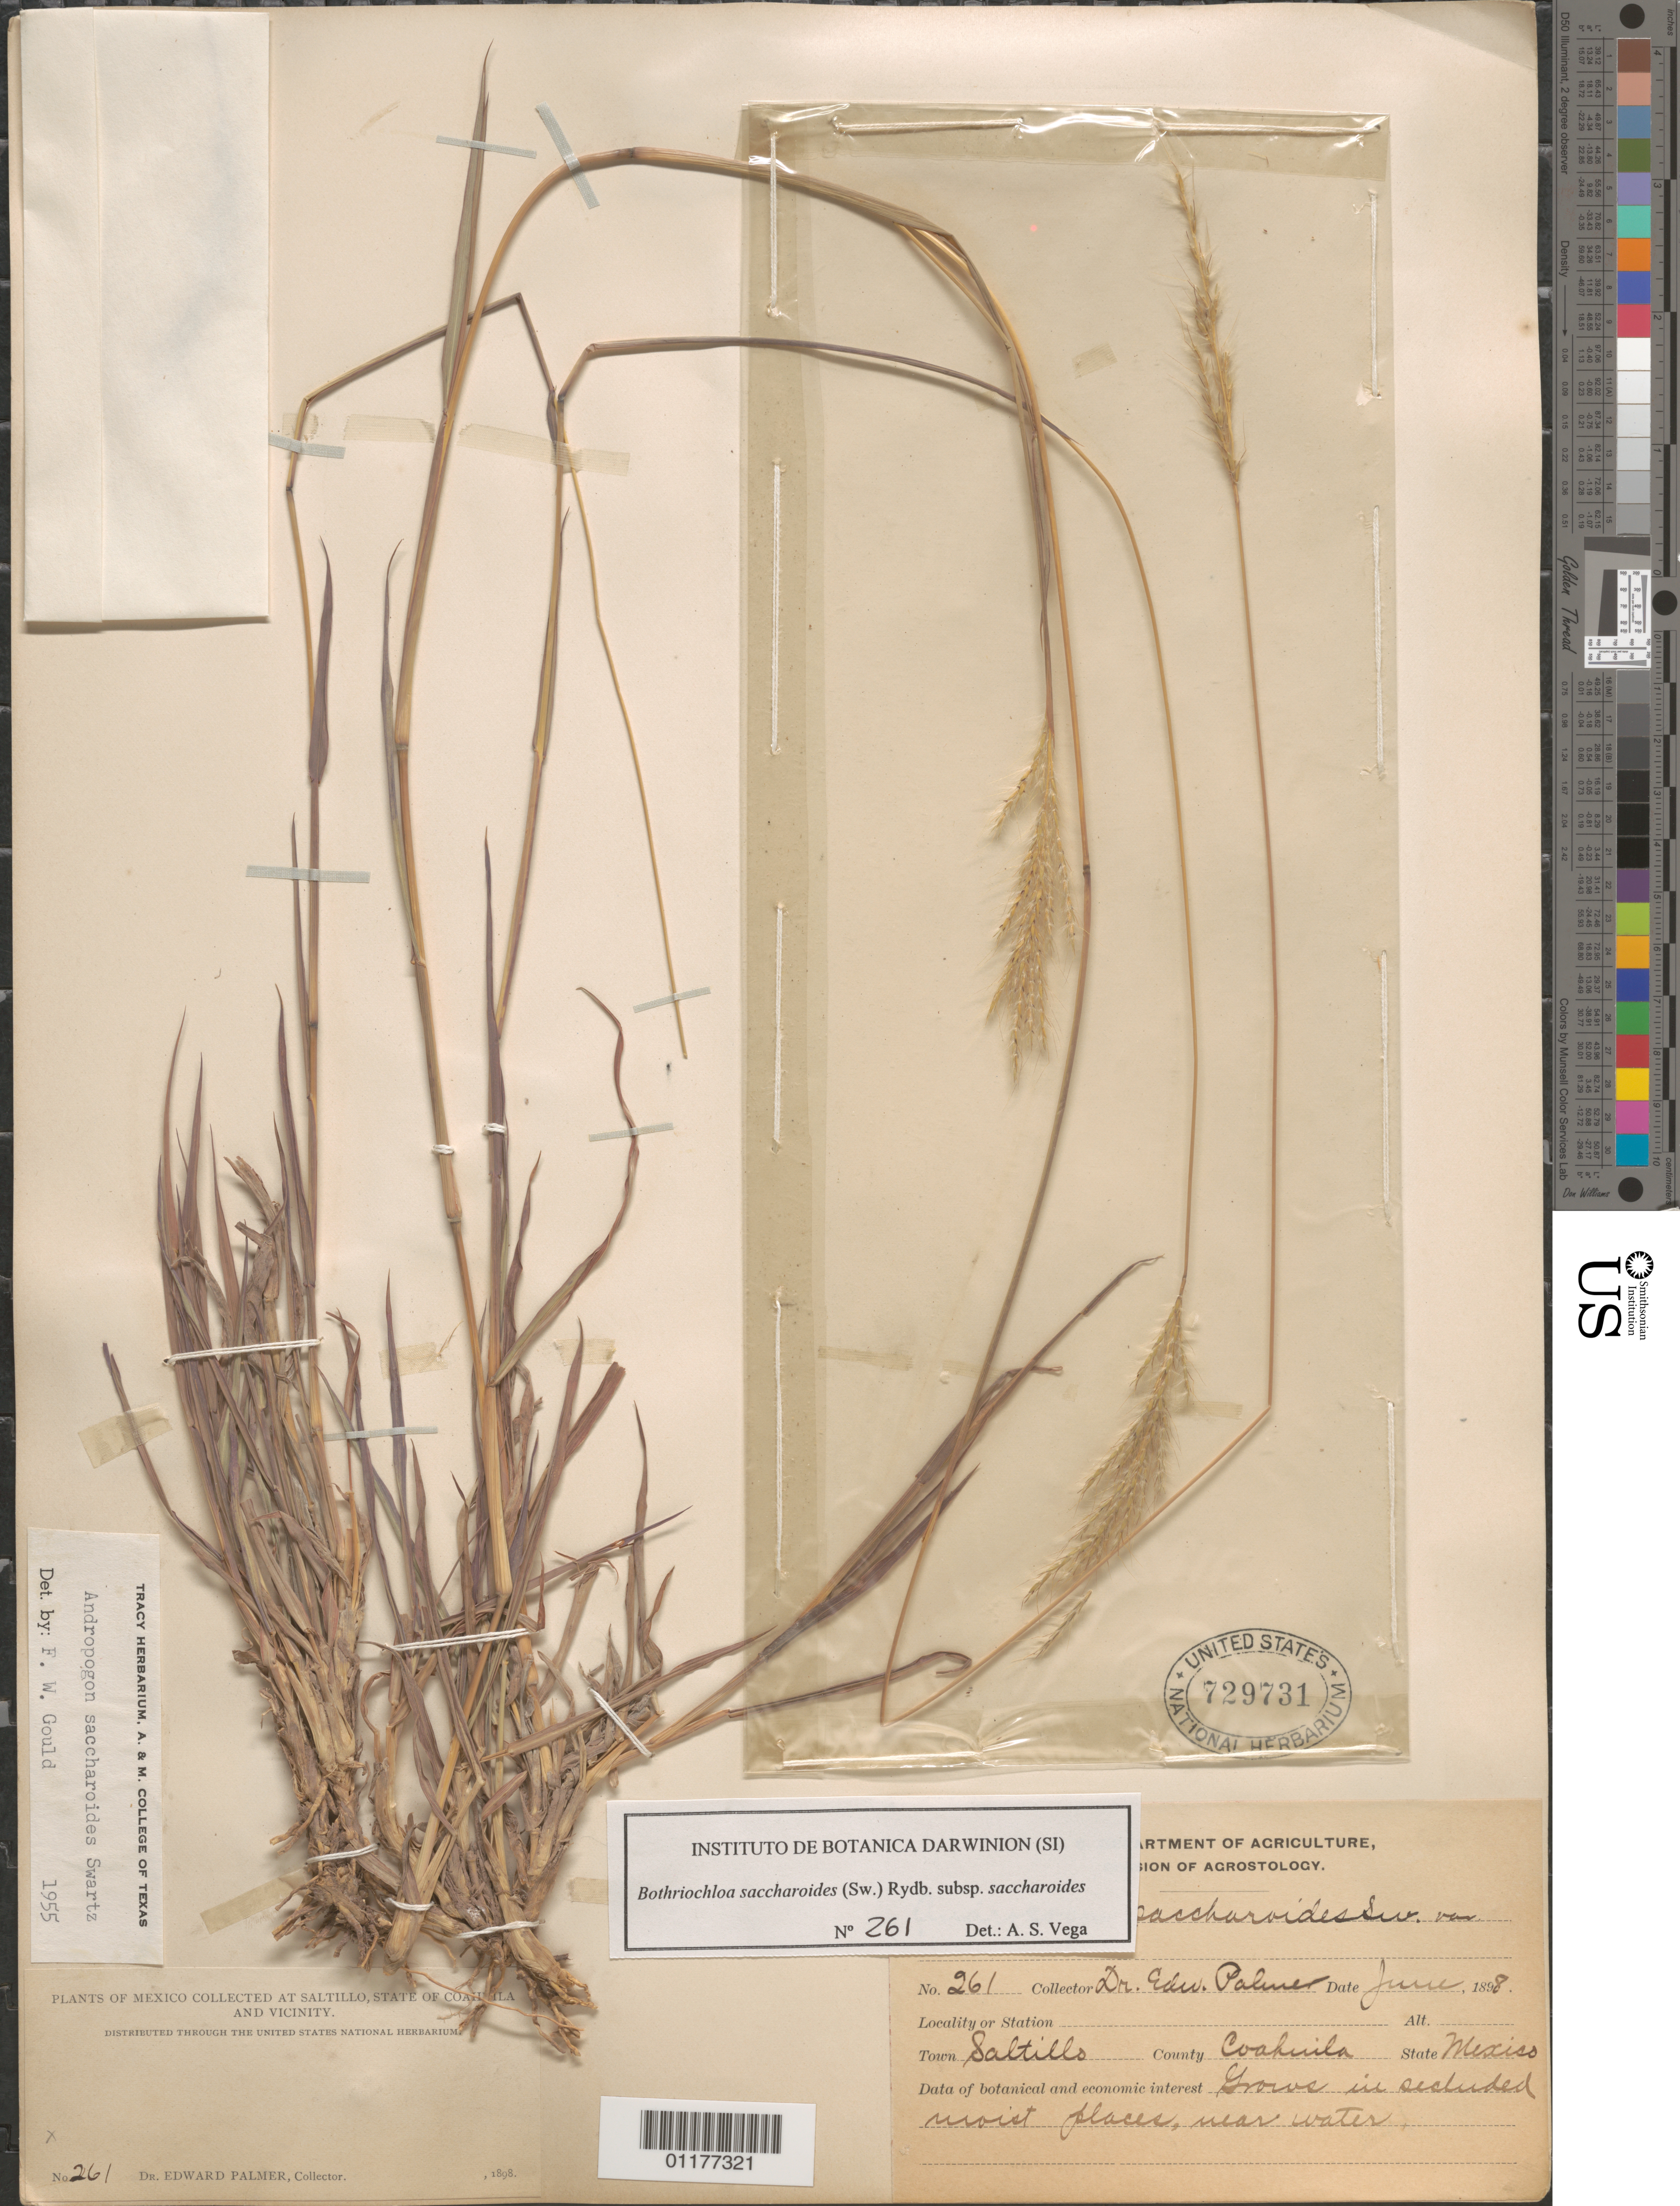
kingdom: Plantae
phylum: Tracheophyta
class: Liliopsida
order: Poales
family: Poaceae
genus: Bothriochloa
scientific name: Bothriochloa saccharoides subsp. saccharoides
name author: (Sw.) Rydb.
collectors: E. Palmer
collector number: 261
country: Mexico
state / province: Coahuila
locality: Saltillo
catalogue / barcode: US 729731